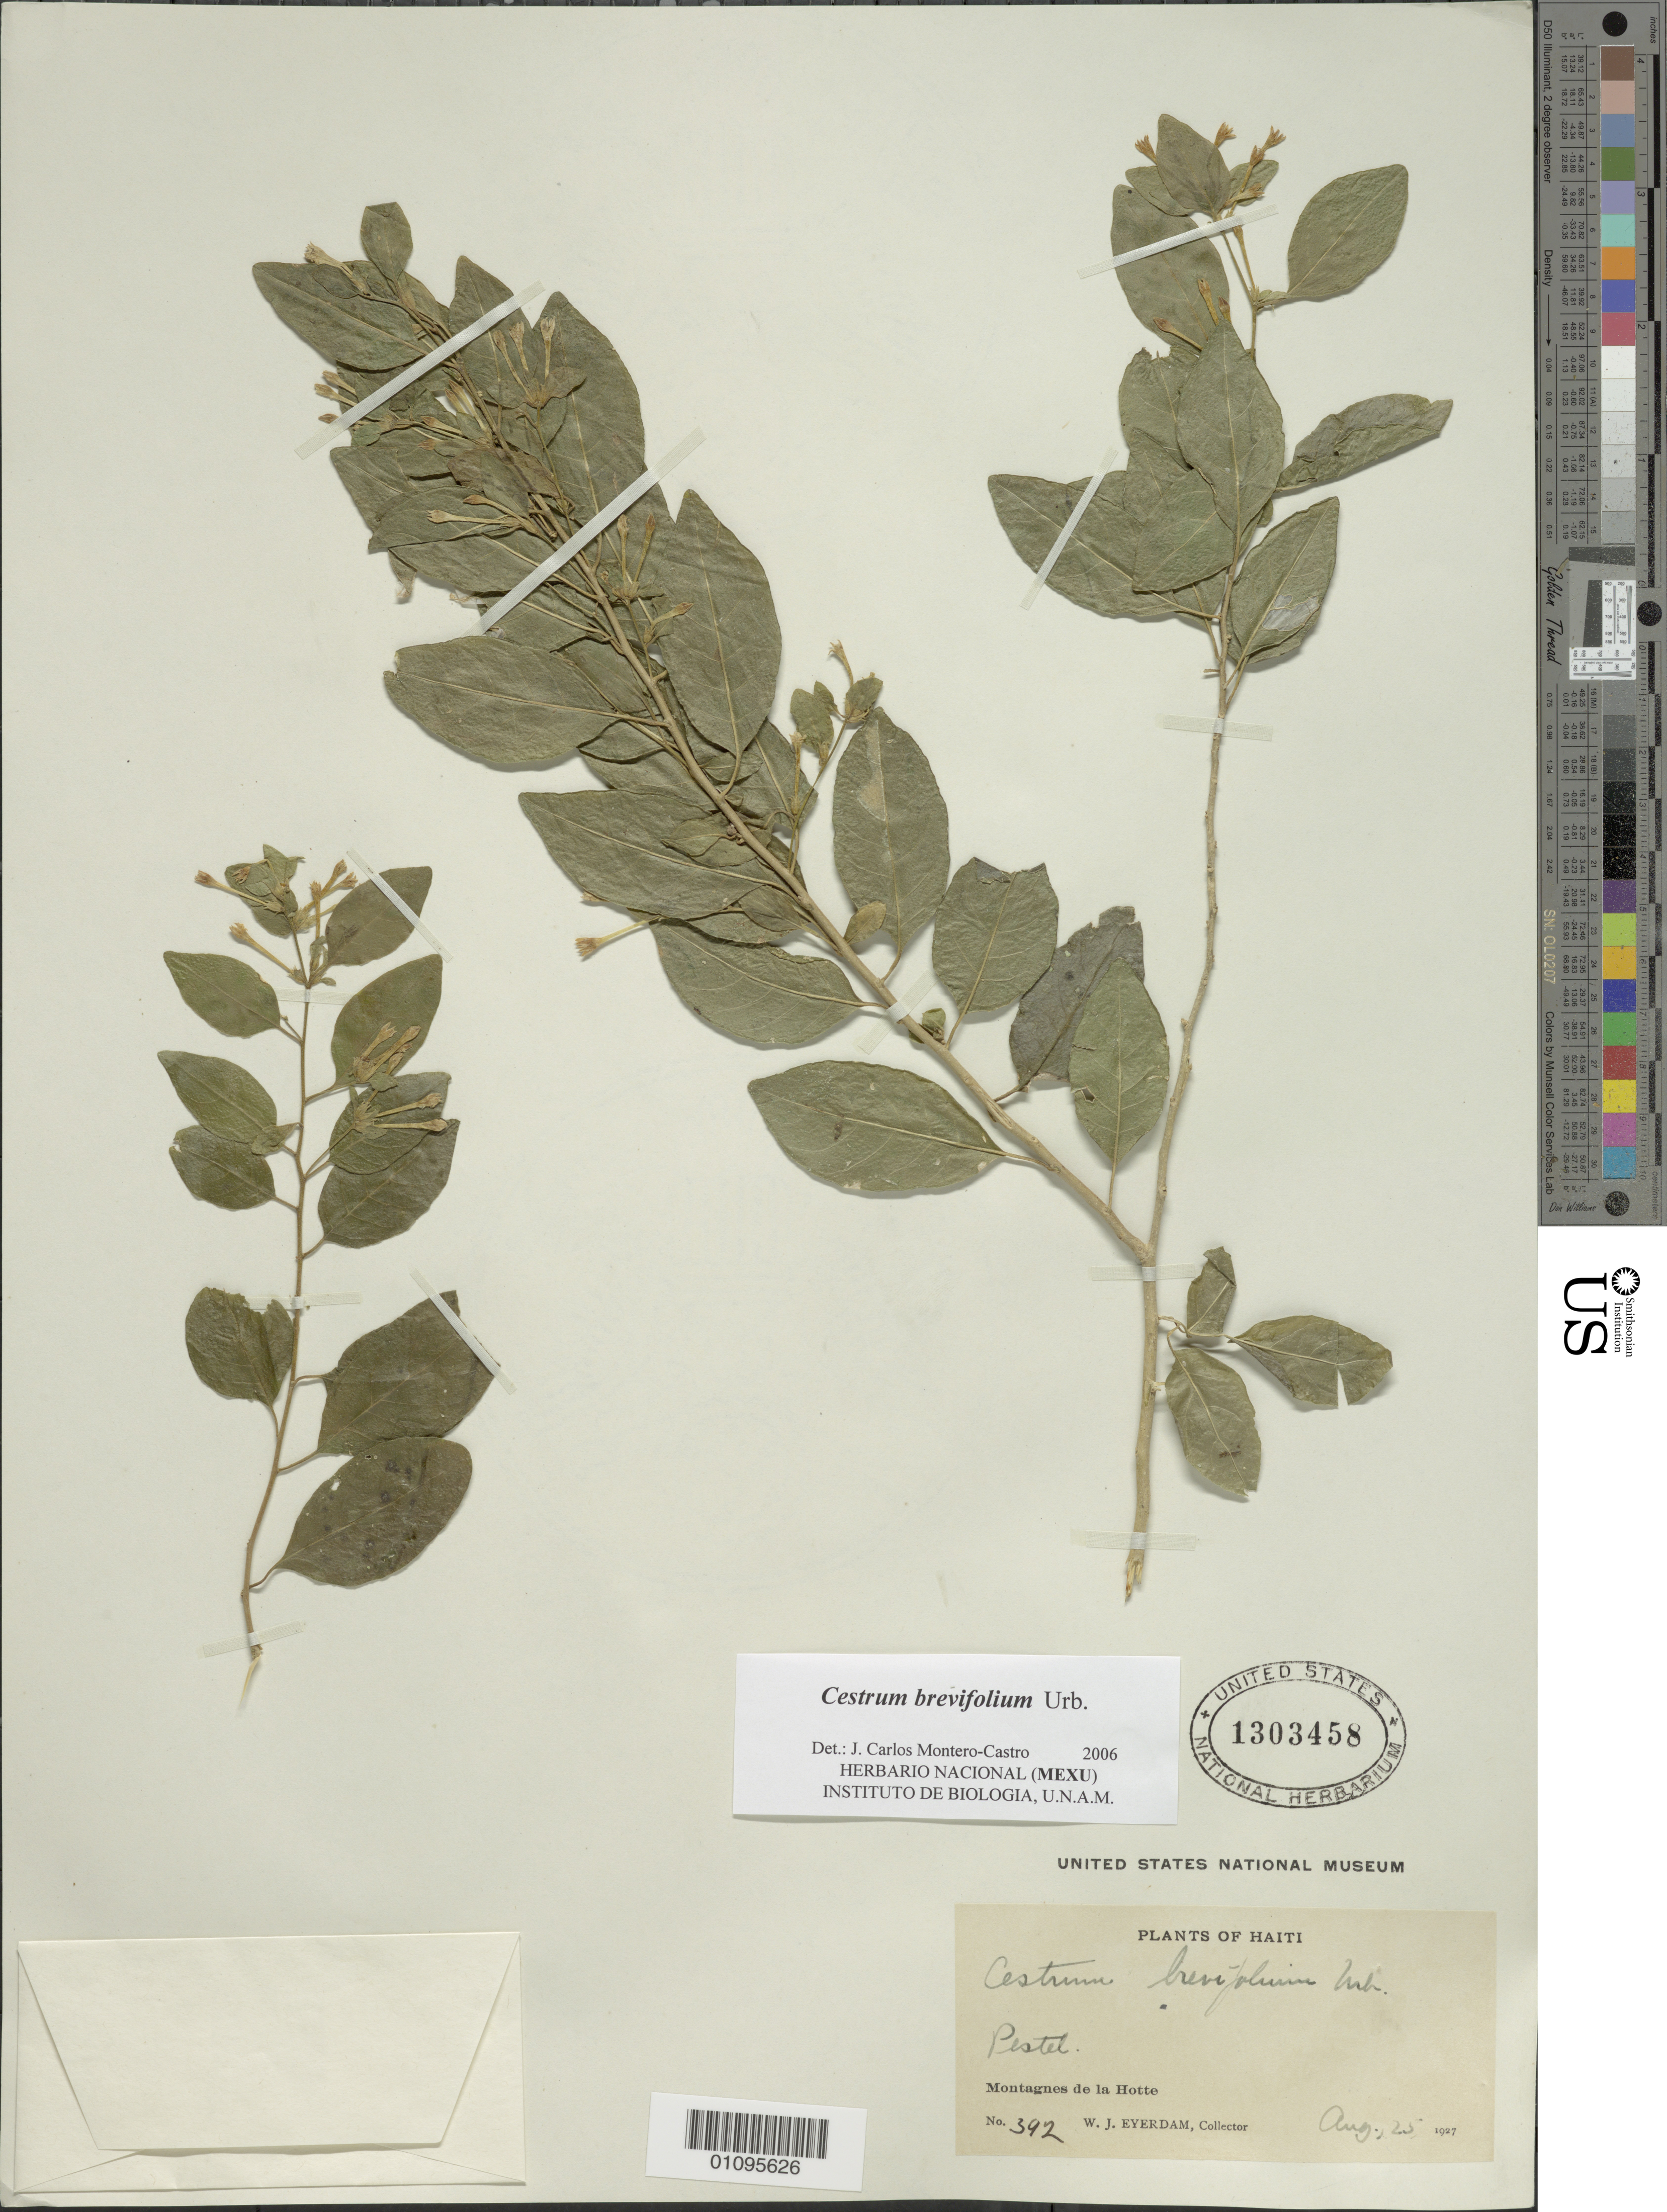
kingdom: Plantae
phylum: Tracheophyta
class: Magnoliopsida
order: Solanales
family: Solanaceae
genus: Cestrum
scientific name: Cestrum brevifolium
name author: Urb.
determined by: Montero-Castro, J. C.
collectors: W. J. Eyerdam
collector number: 392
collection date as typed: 23 Aug 1927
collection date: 1927-08-23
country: Haiti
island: Hispaniola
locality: Montagnes de la Hotte, Pestel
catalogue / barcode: US 1303458